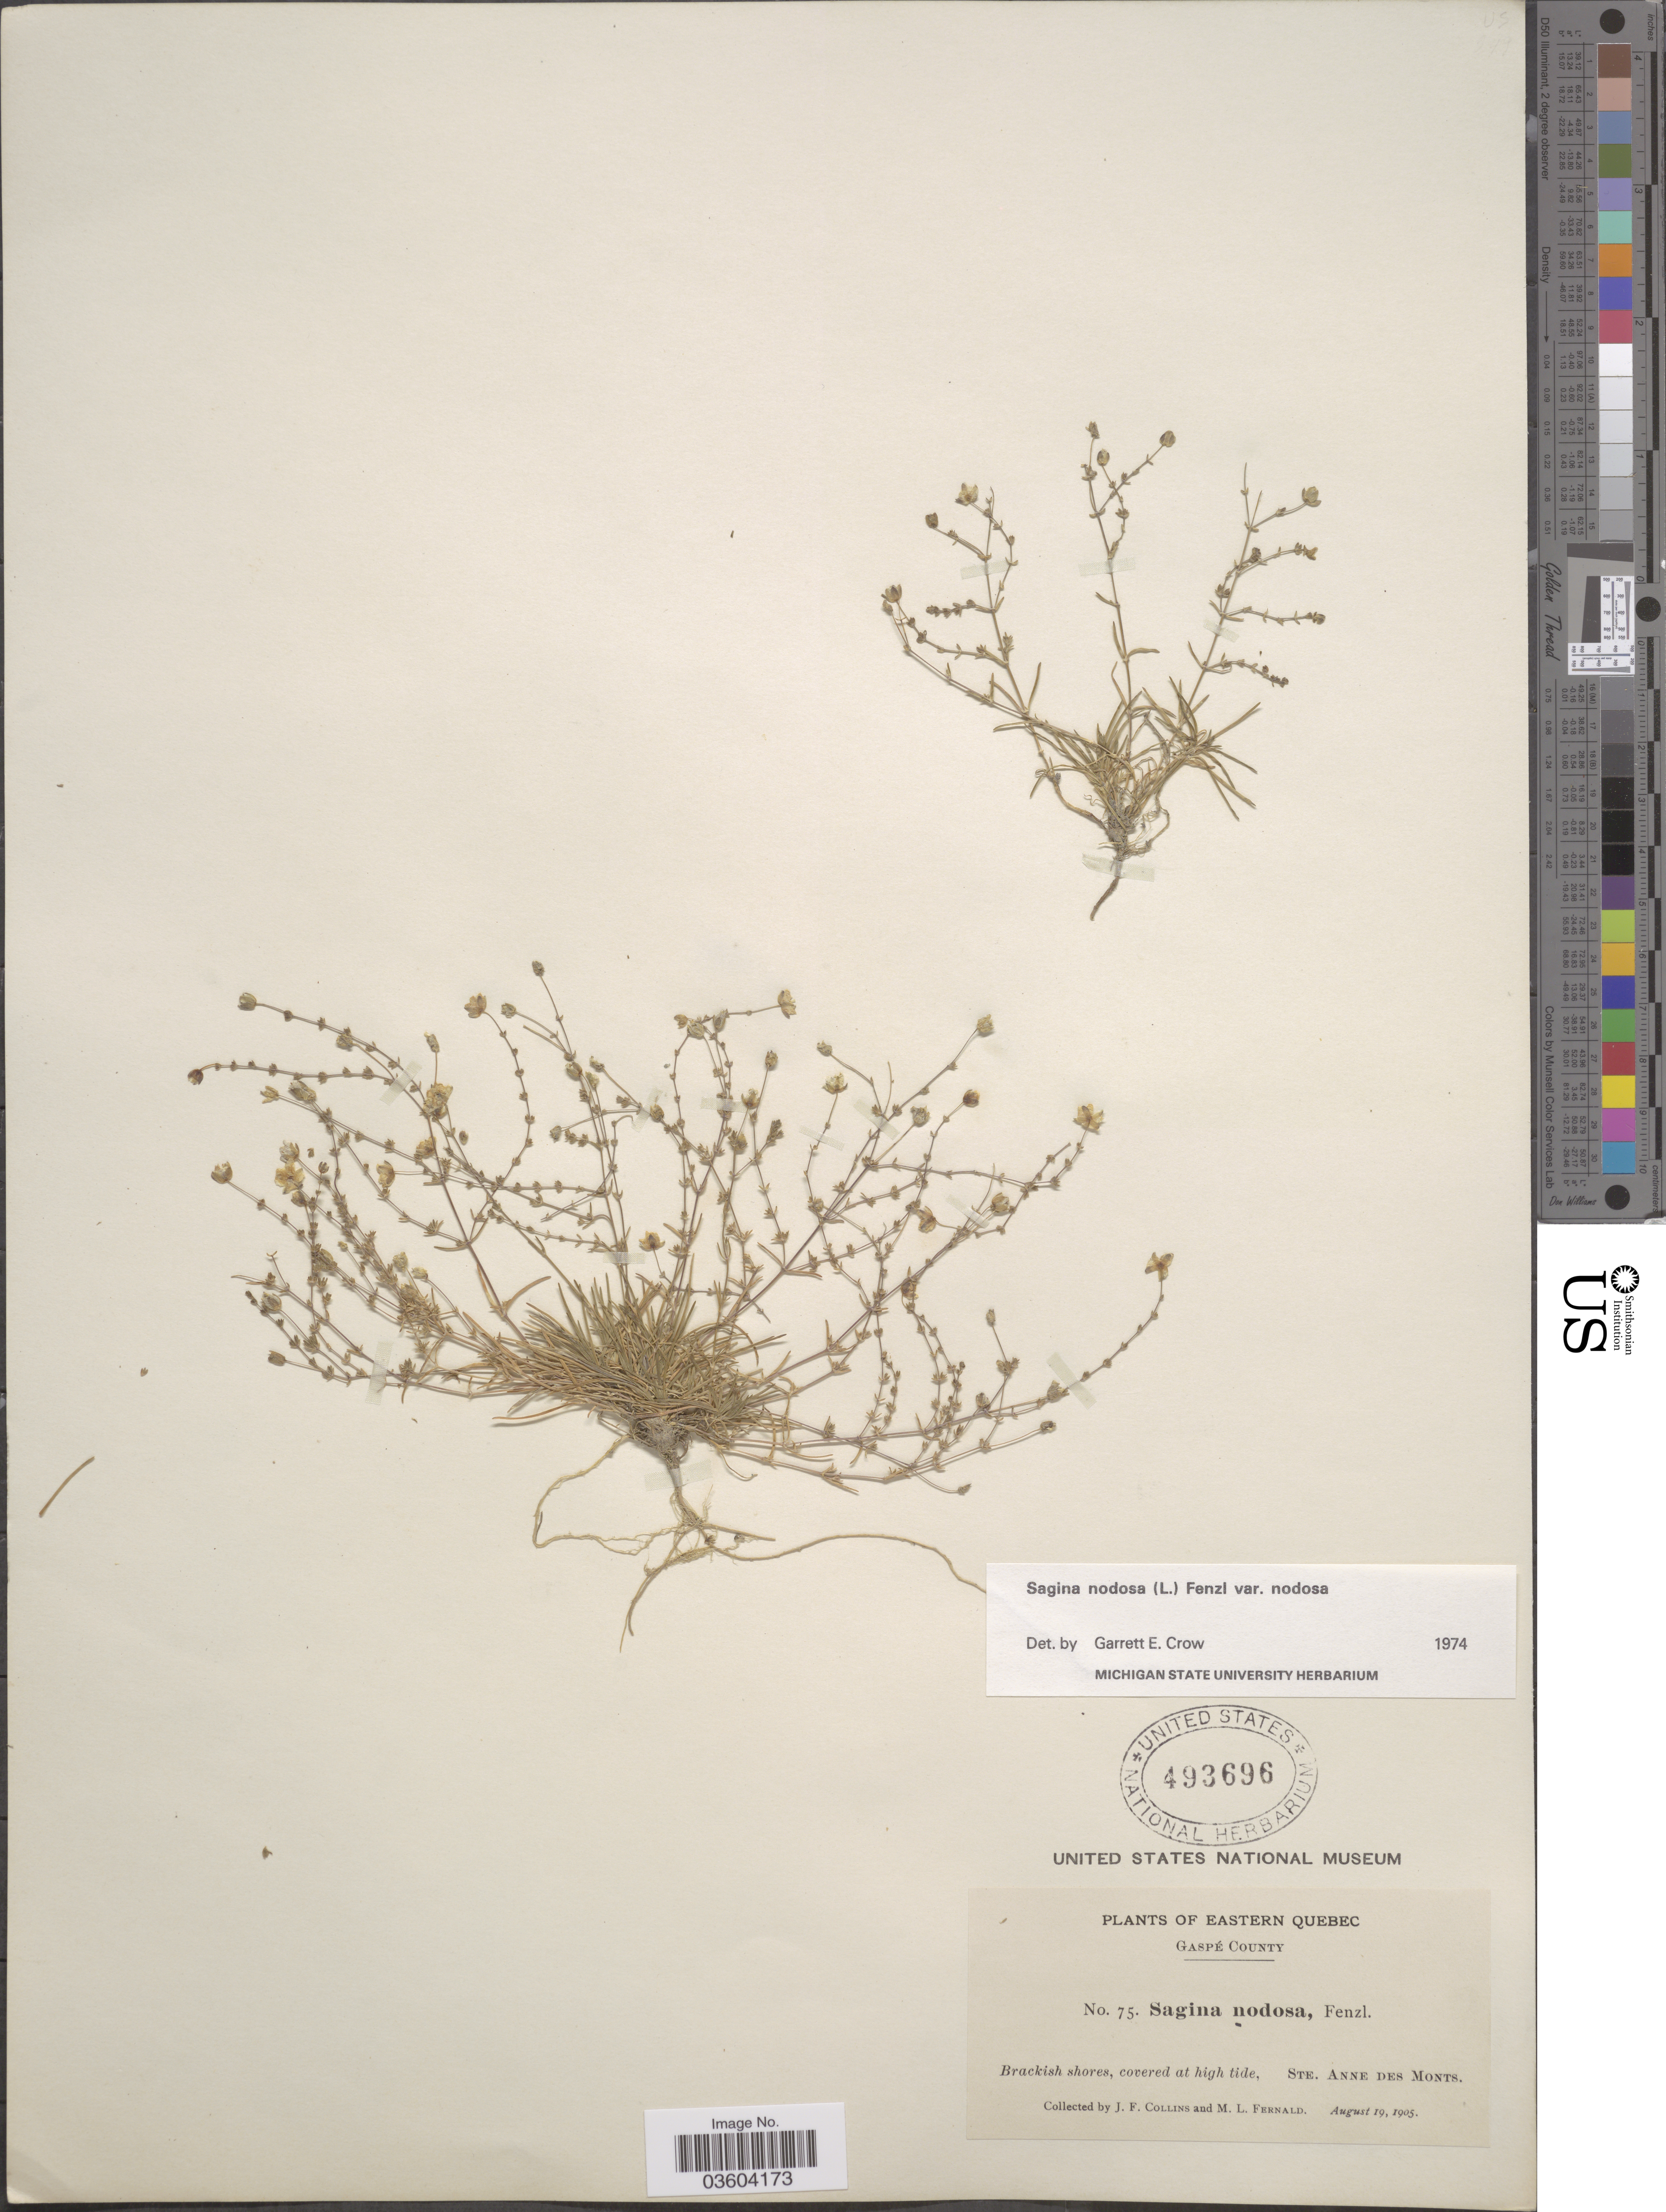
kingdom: Plantae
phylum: Tracheophyta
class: Magnoliopsida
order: Caryophyllales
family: Caryophyllaceae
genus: Sagina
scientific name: Sagina nodosa var. nodosa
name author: (L.) Fenzl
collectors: J. Collins & M. L. Fernald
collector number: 75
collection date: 1905-08-19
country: Canada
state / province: Quebec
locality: Eastern Quebec. Gaspé County. Ste. Anne des Monts.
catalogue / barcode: US 493696